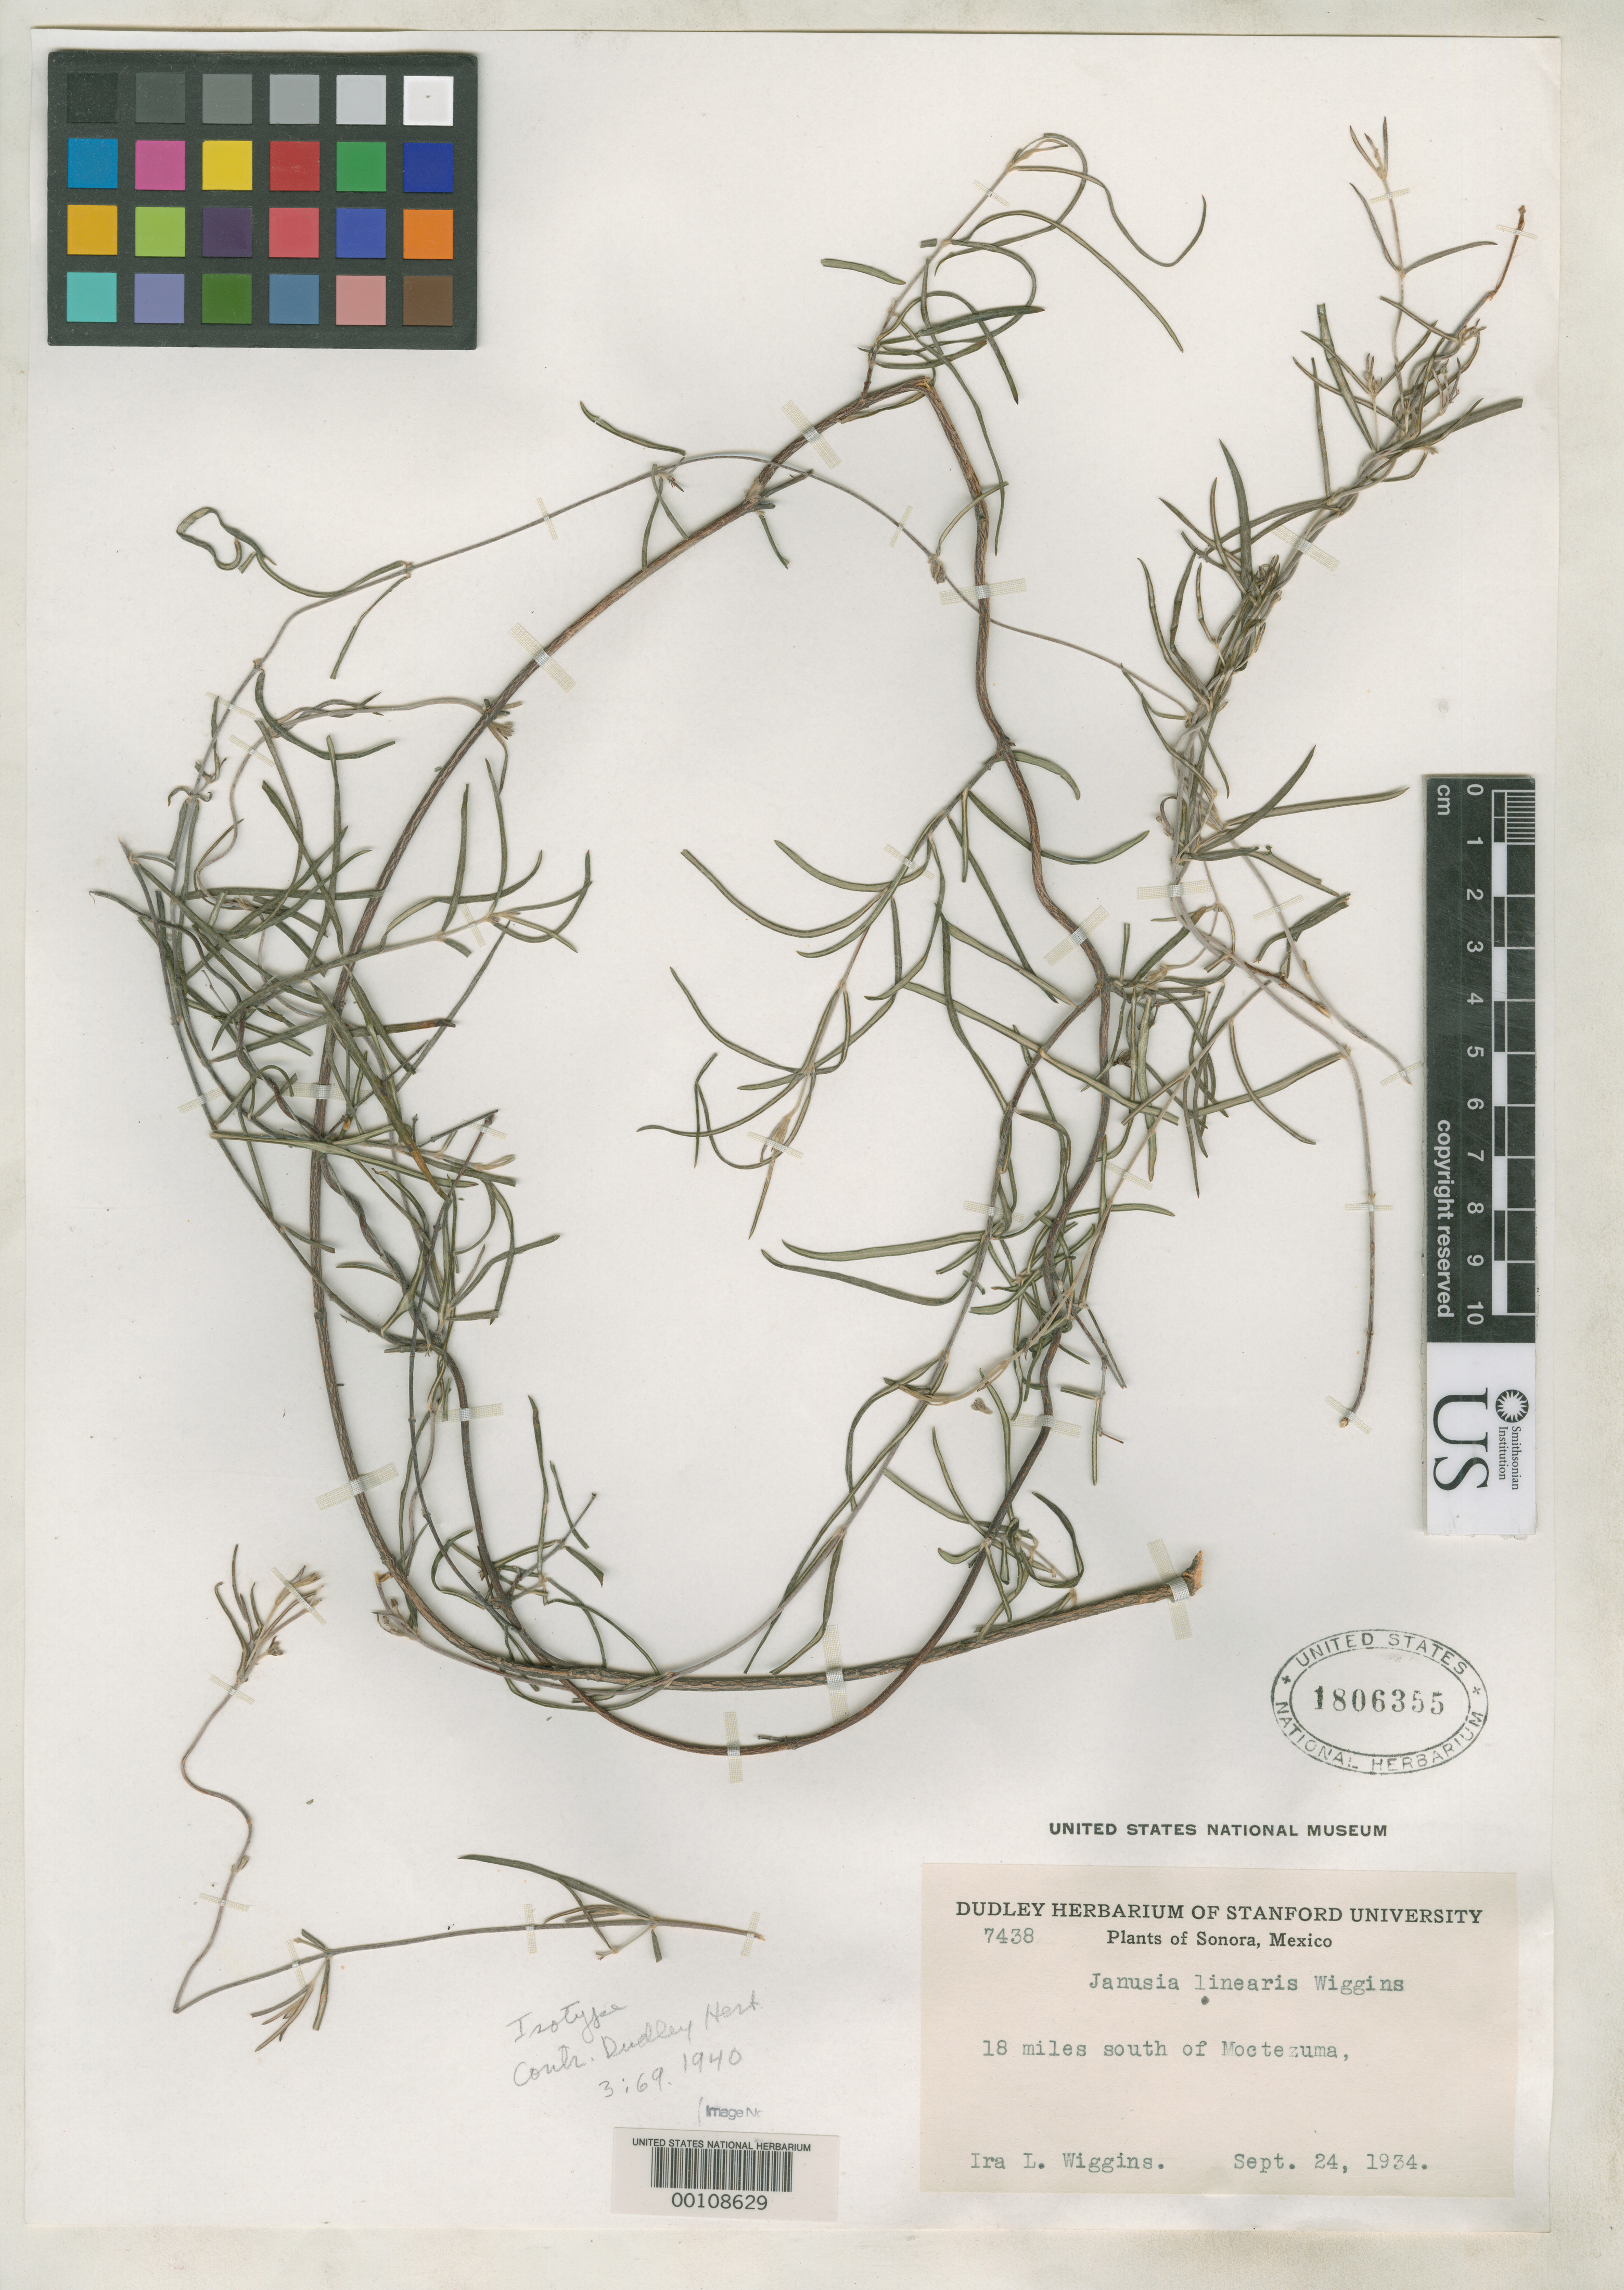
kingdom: Plantae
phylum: Tracheophyta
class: Magnoliopsida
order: Malpighiales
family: Malpighiaceae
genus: Janusia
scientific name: Janusia linearis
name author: Wiggins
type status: Isotype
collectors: I. L. Wiggins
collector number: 7438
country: Mexico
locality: E of Monserrat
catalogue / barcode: US 1806355